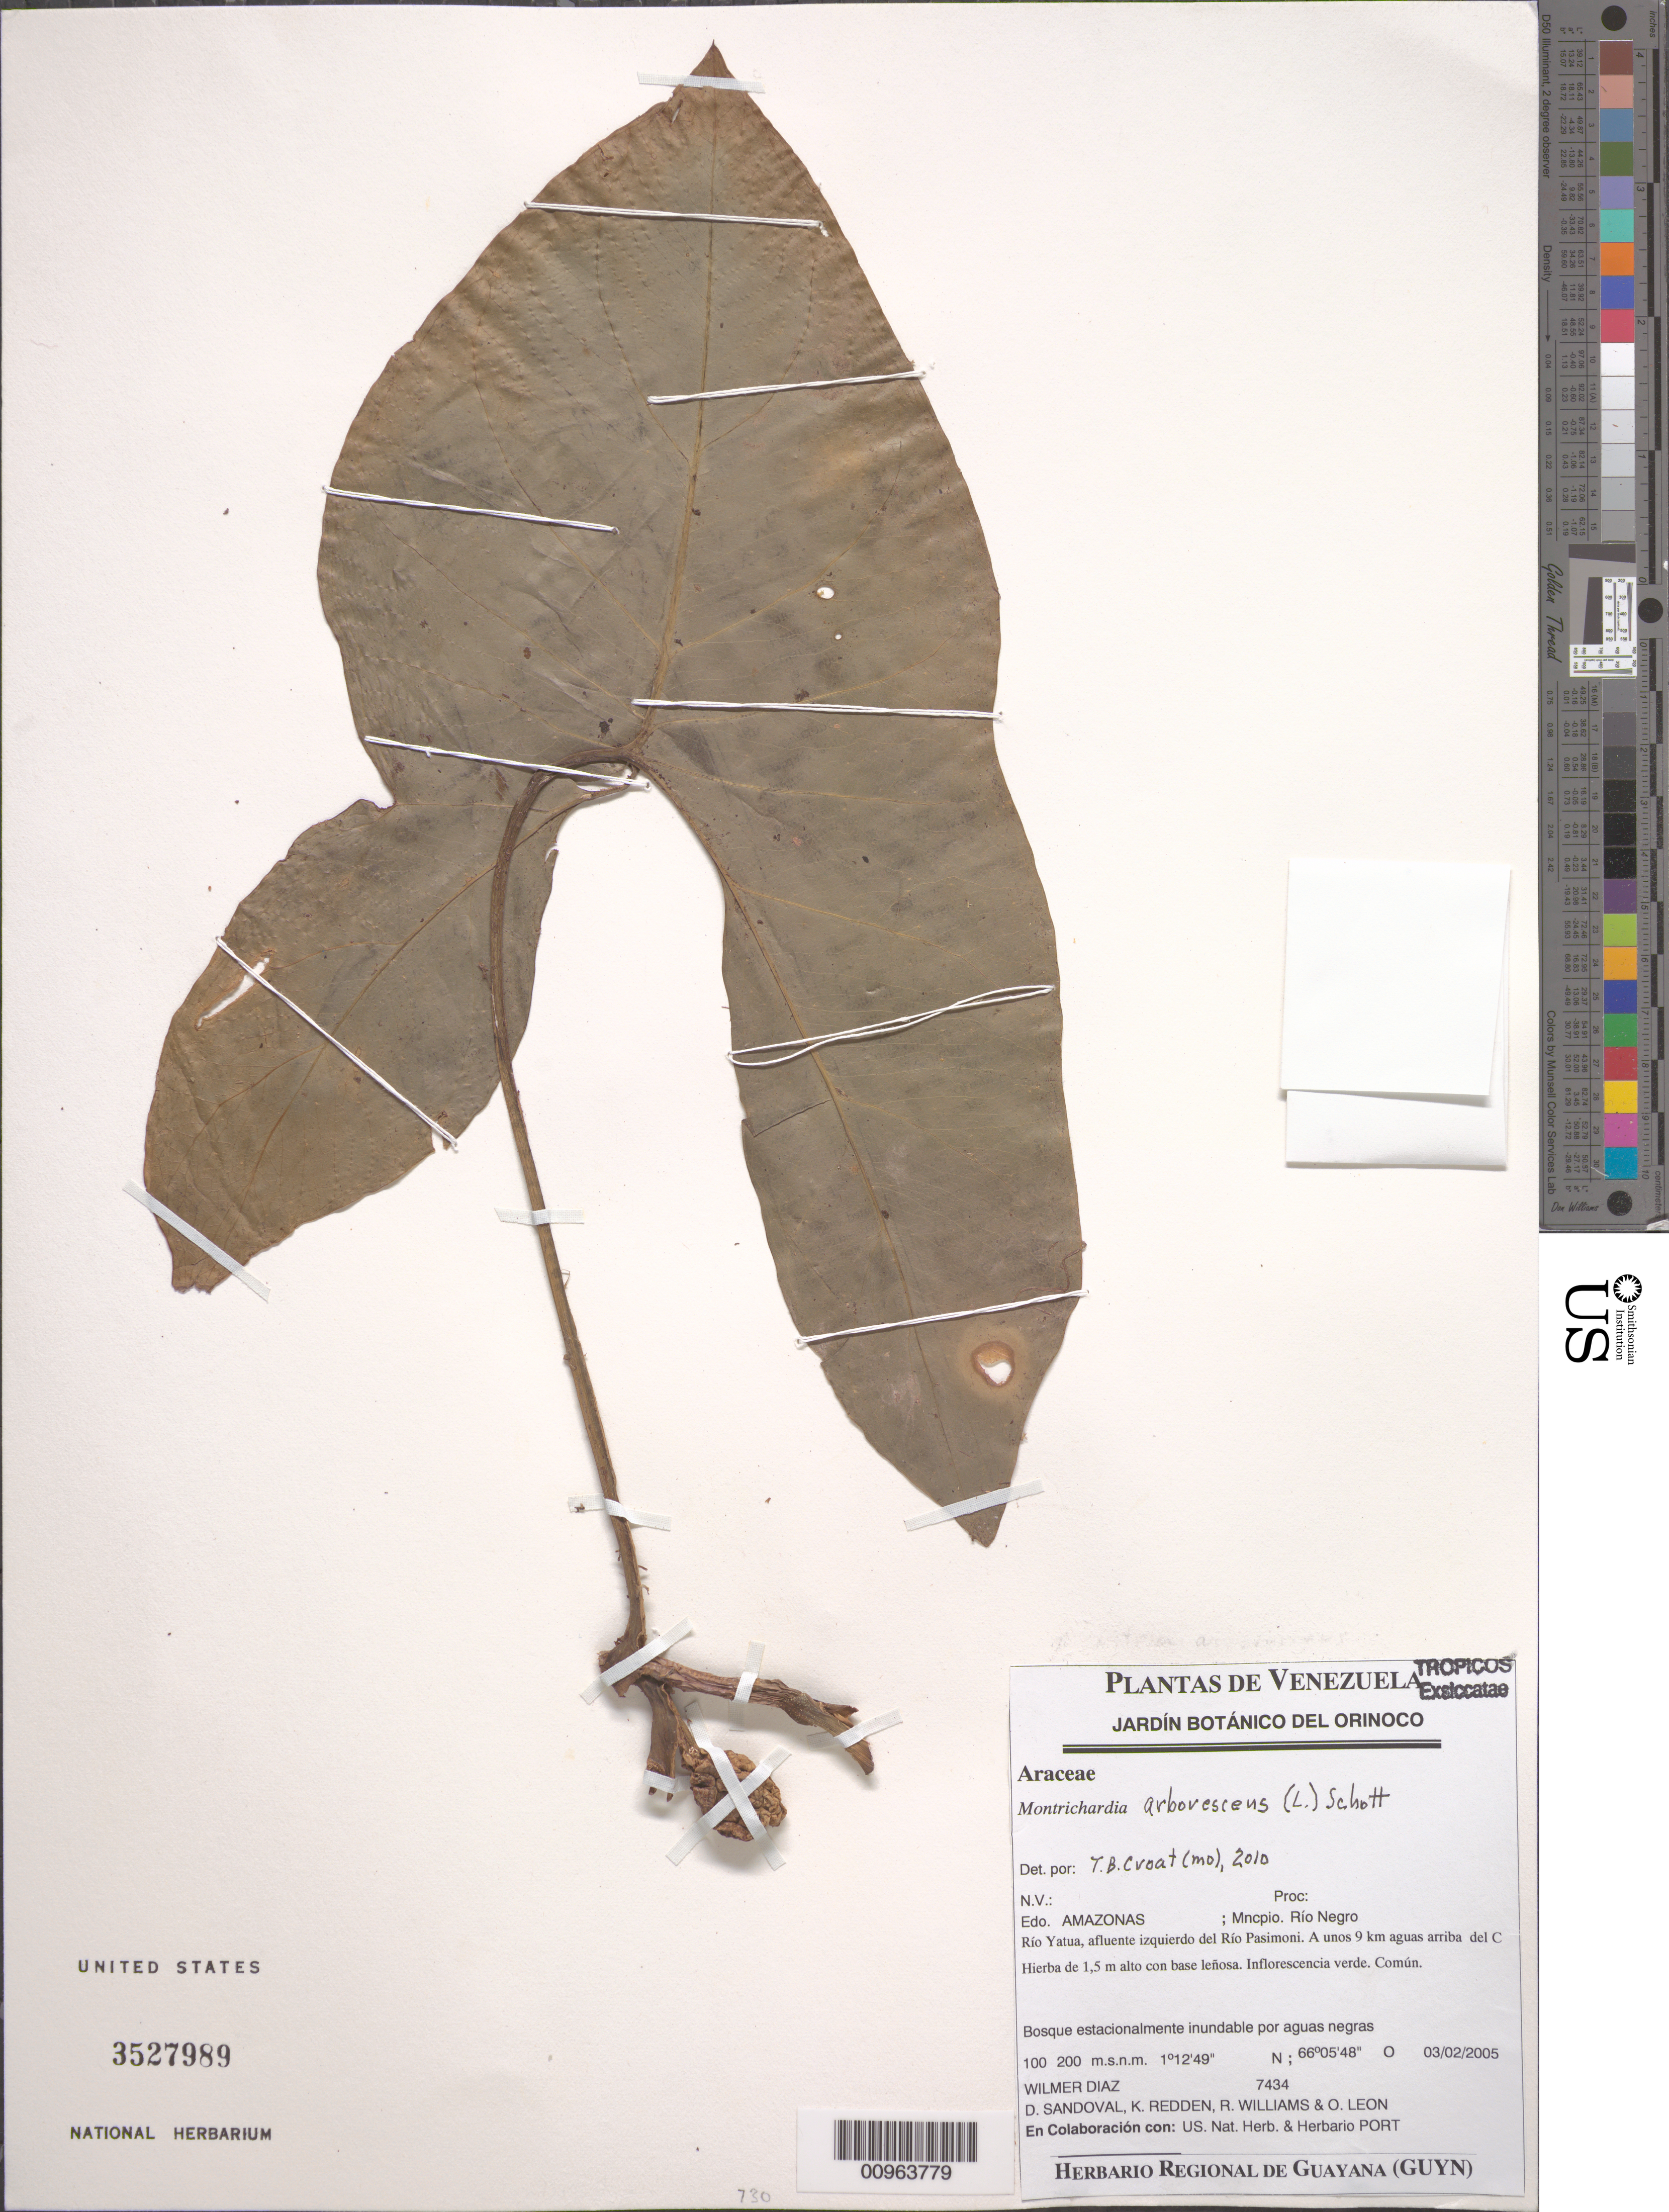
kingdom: Plantae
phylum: Tracheophyta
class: Liliopsida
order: Alismatales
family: Araceae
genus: Montrichardia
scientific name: Montrichardia arborescens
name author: (L.) Schott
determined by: Croat, Thomas B., Missouri Botanical Garden (MO)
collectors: W. Díaz P., D. Sandoval, K. M. Redden, R. Williams & O. León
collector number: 7434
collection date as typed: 3-Feb-05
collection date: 2005-02-03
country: Venezuela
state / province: Amazonas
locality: Mun. Río Negro, Río Yatua, afluente del Río Pasimoni, 9 km aguas arriba del Campamento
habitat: Bosque estacionalmente inundable por aguas negras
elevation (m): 100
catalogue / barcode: US 3527989